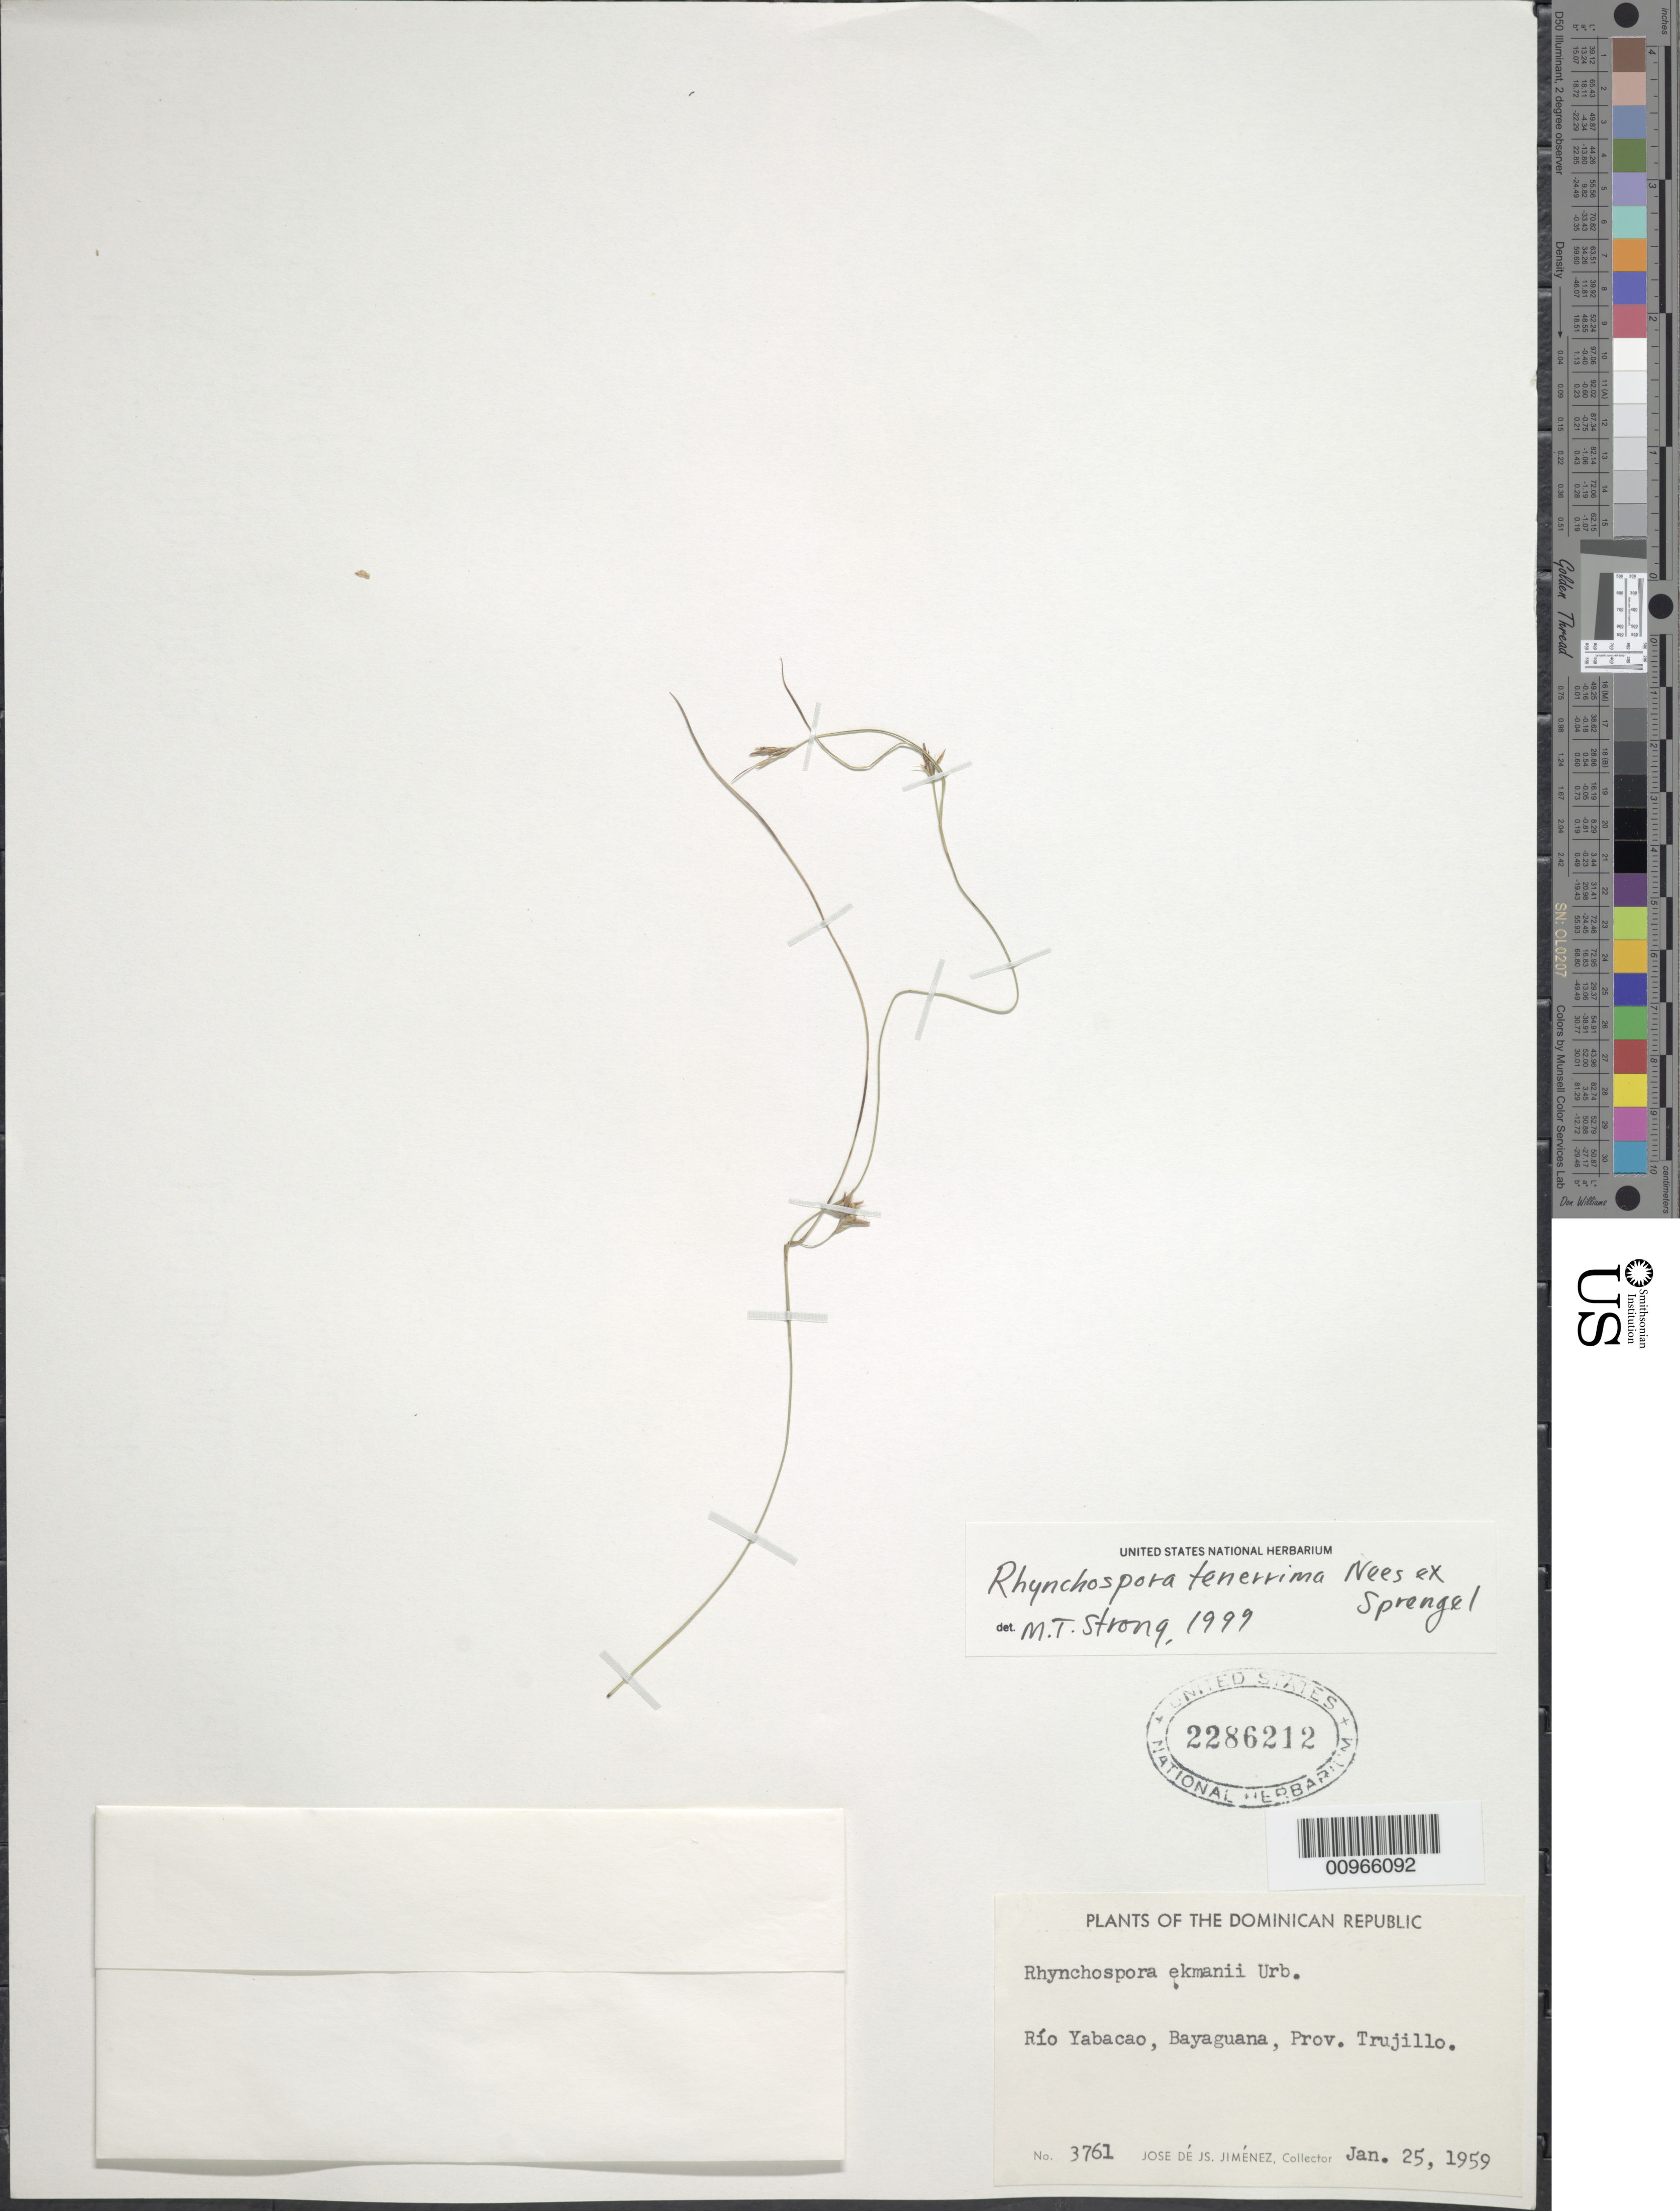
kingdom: Plantae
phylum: Tracheophyta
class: Liliopsida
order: Poales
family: Cyperaceae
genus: Rhynchospora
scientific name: Rhynchospora tenerrima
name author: Nees ex Spreng.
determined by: Strong, M. T., (US), Smithsonian Institution - National Museum of Natural History (UNITED STATES)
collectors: J. J. Jiménez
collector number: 3761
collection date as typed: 25 Jan 1959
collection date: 1959-01-25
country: Dominican Republic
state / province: Santo Domingo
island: Hispaniola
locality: Río Yabacao, Bayaguana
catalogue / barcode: US 2286212